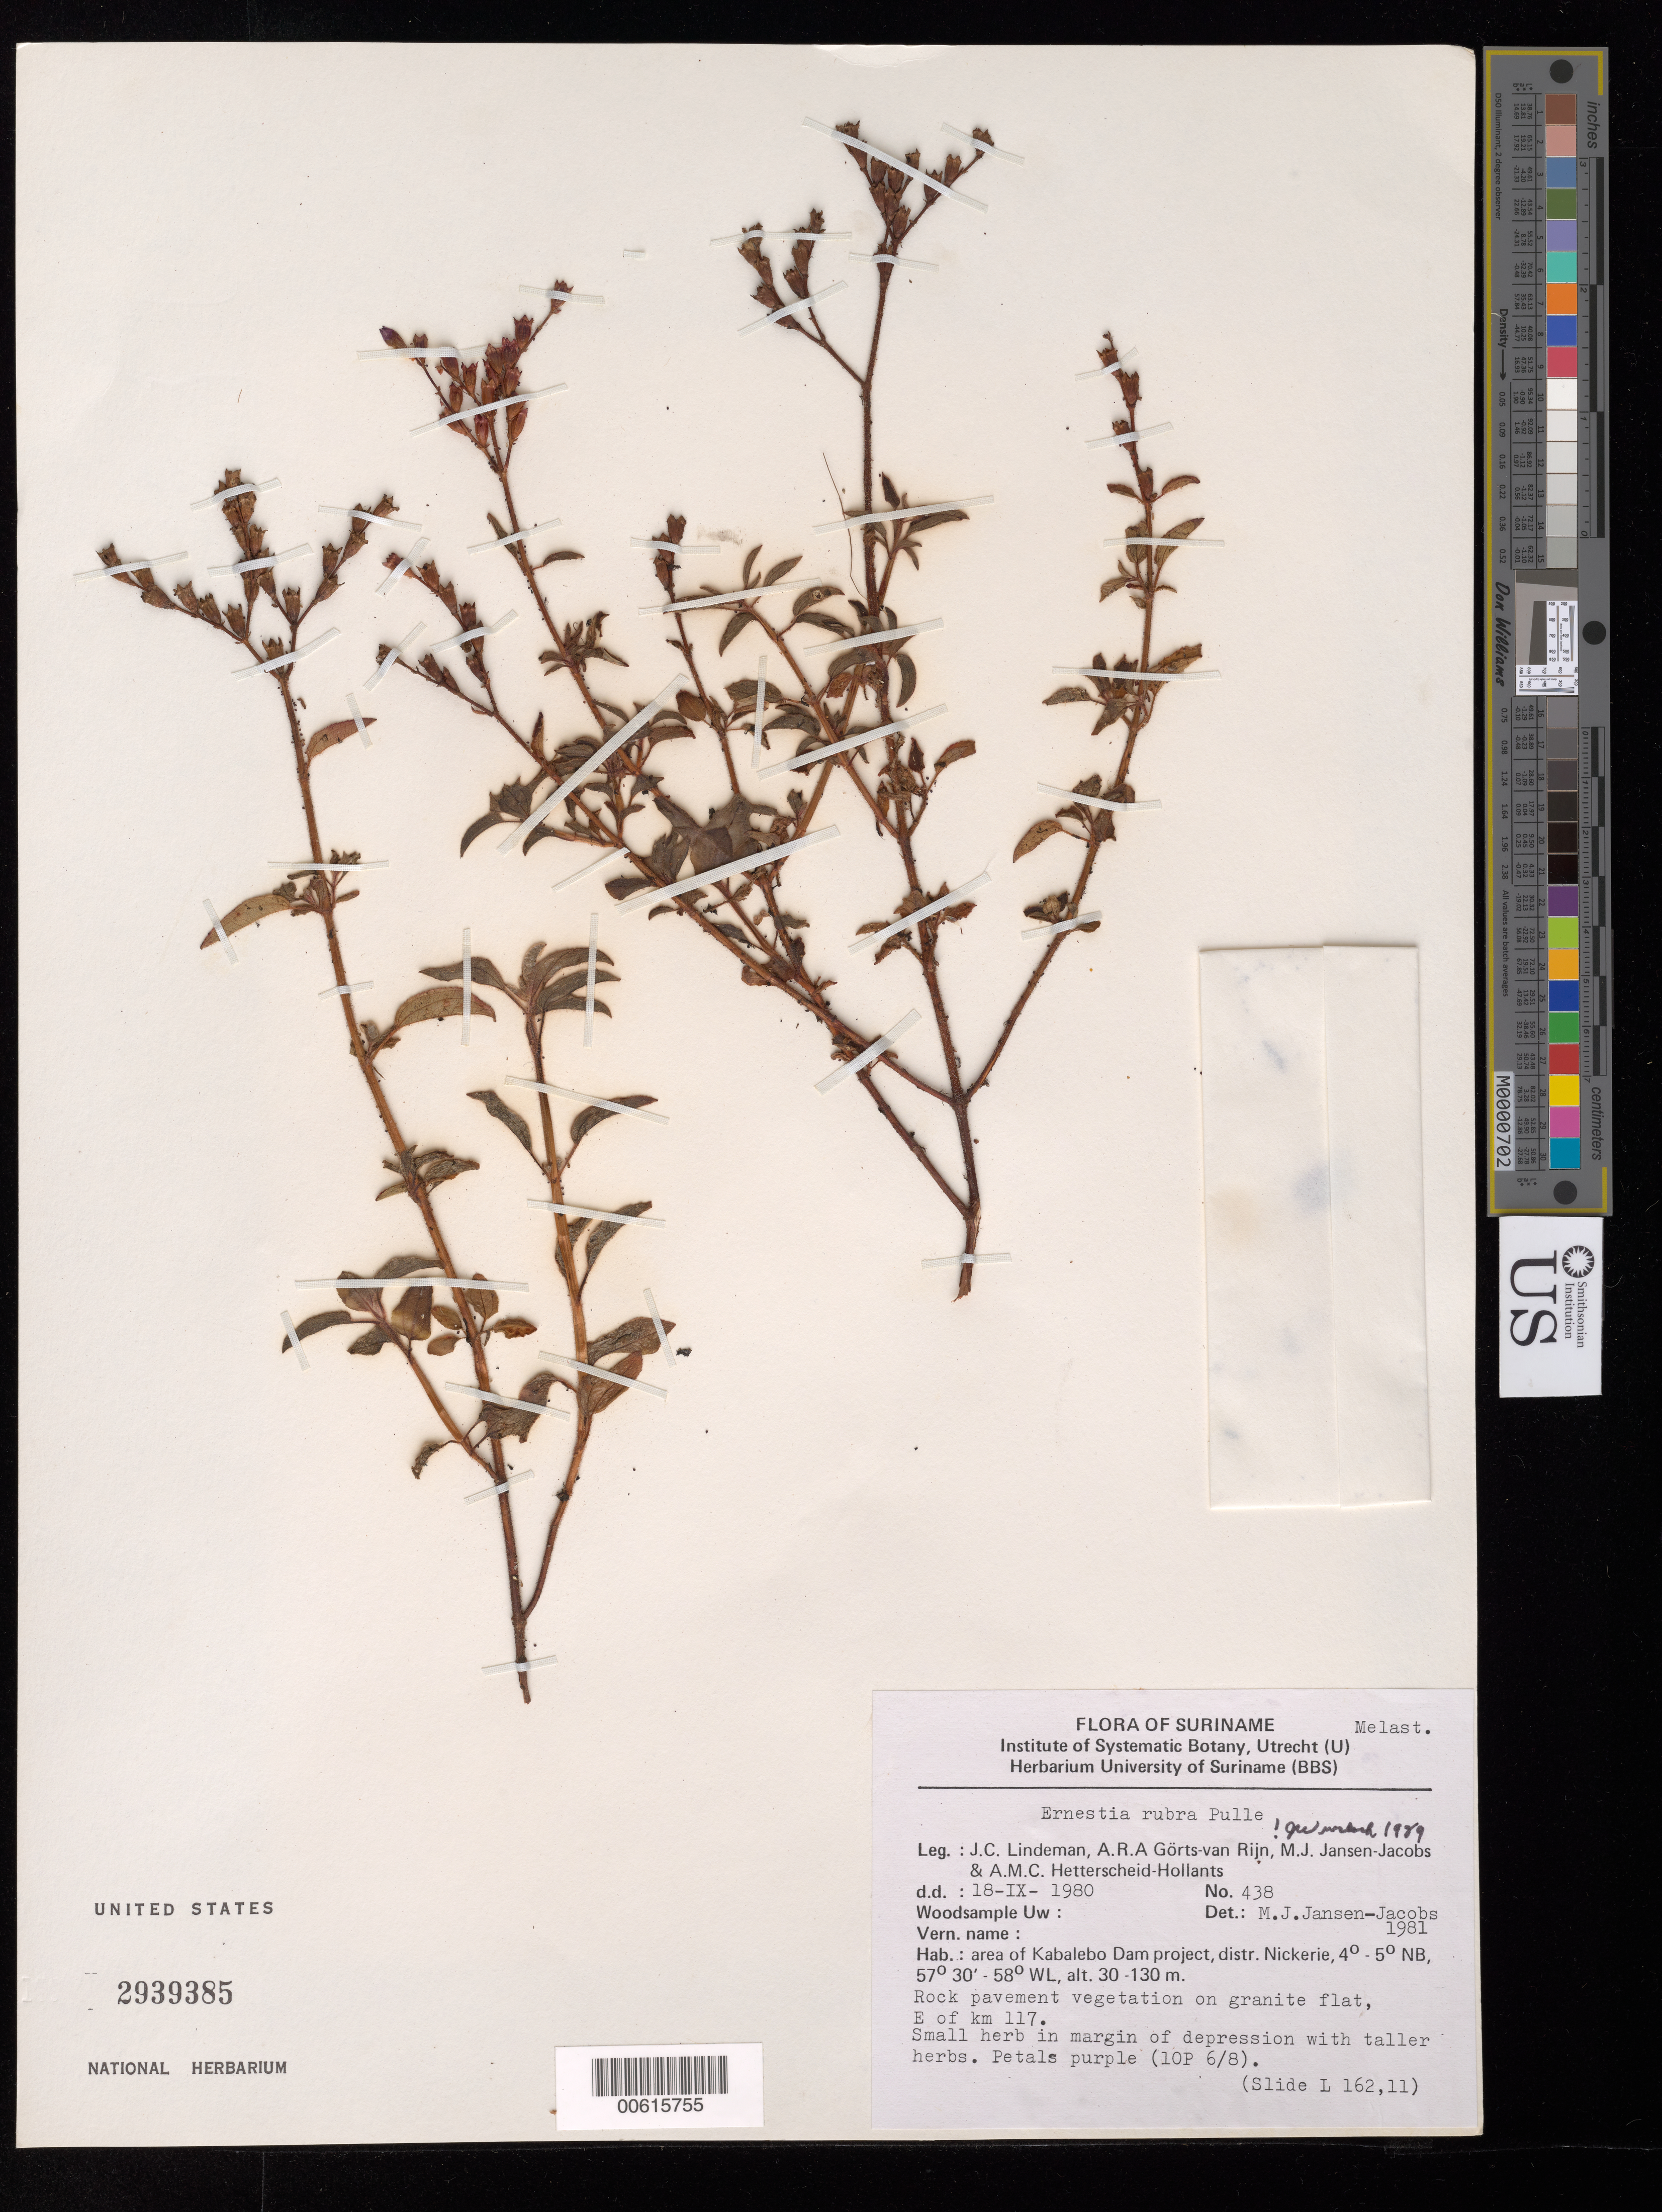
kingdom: Plantae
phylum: Tracheophyta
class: Magnoliopsida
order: Myrtales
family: Melastomataceae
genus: Ernestia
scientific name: Ernestia rubra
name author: Pulle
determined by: Wurdack, John J., (US), US (UNITED STATES)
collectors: J. C. Lindeman, A. .R. A. Görts-van Rijn, M. J. Jansen-Jacobs & A. Hetterscheid-Hollants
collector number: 80 438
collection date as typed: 18-Sep-80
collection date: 1980-09-18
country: Suriname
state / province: Nickerie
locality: Kabalebo Dam project area, E of km 117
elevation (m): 30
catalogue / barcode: US 2939385